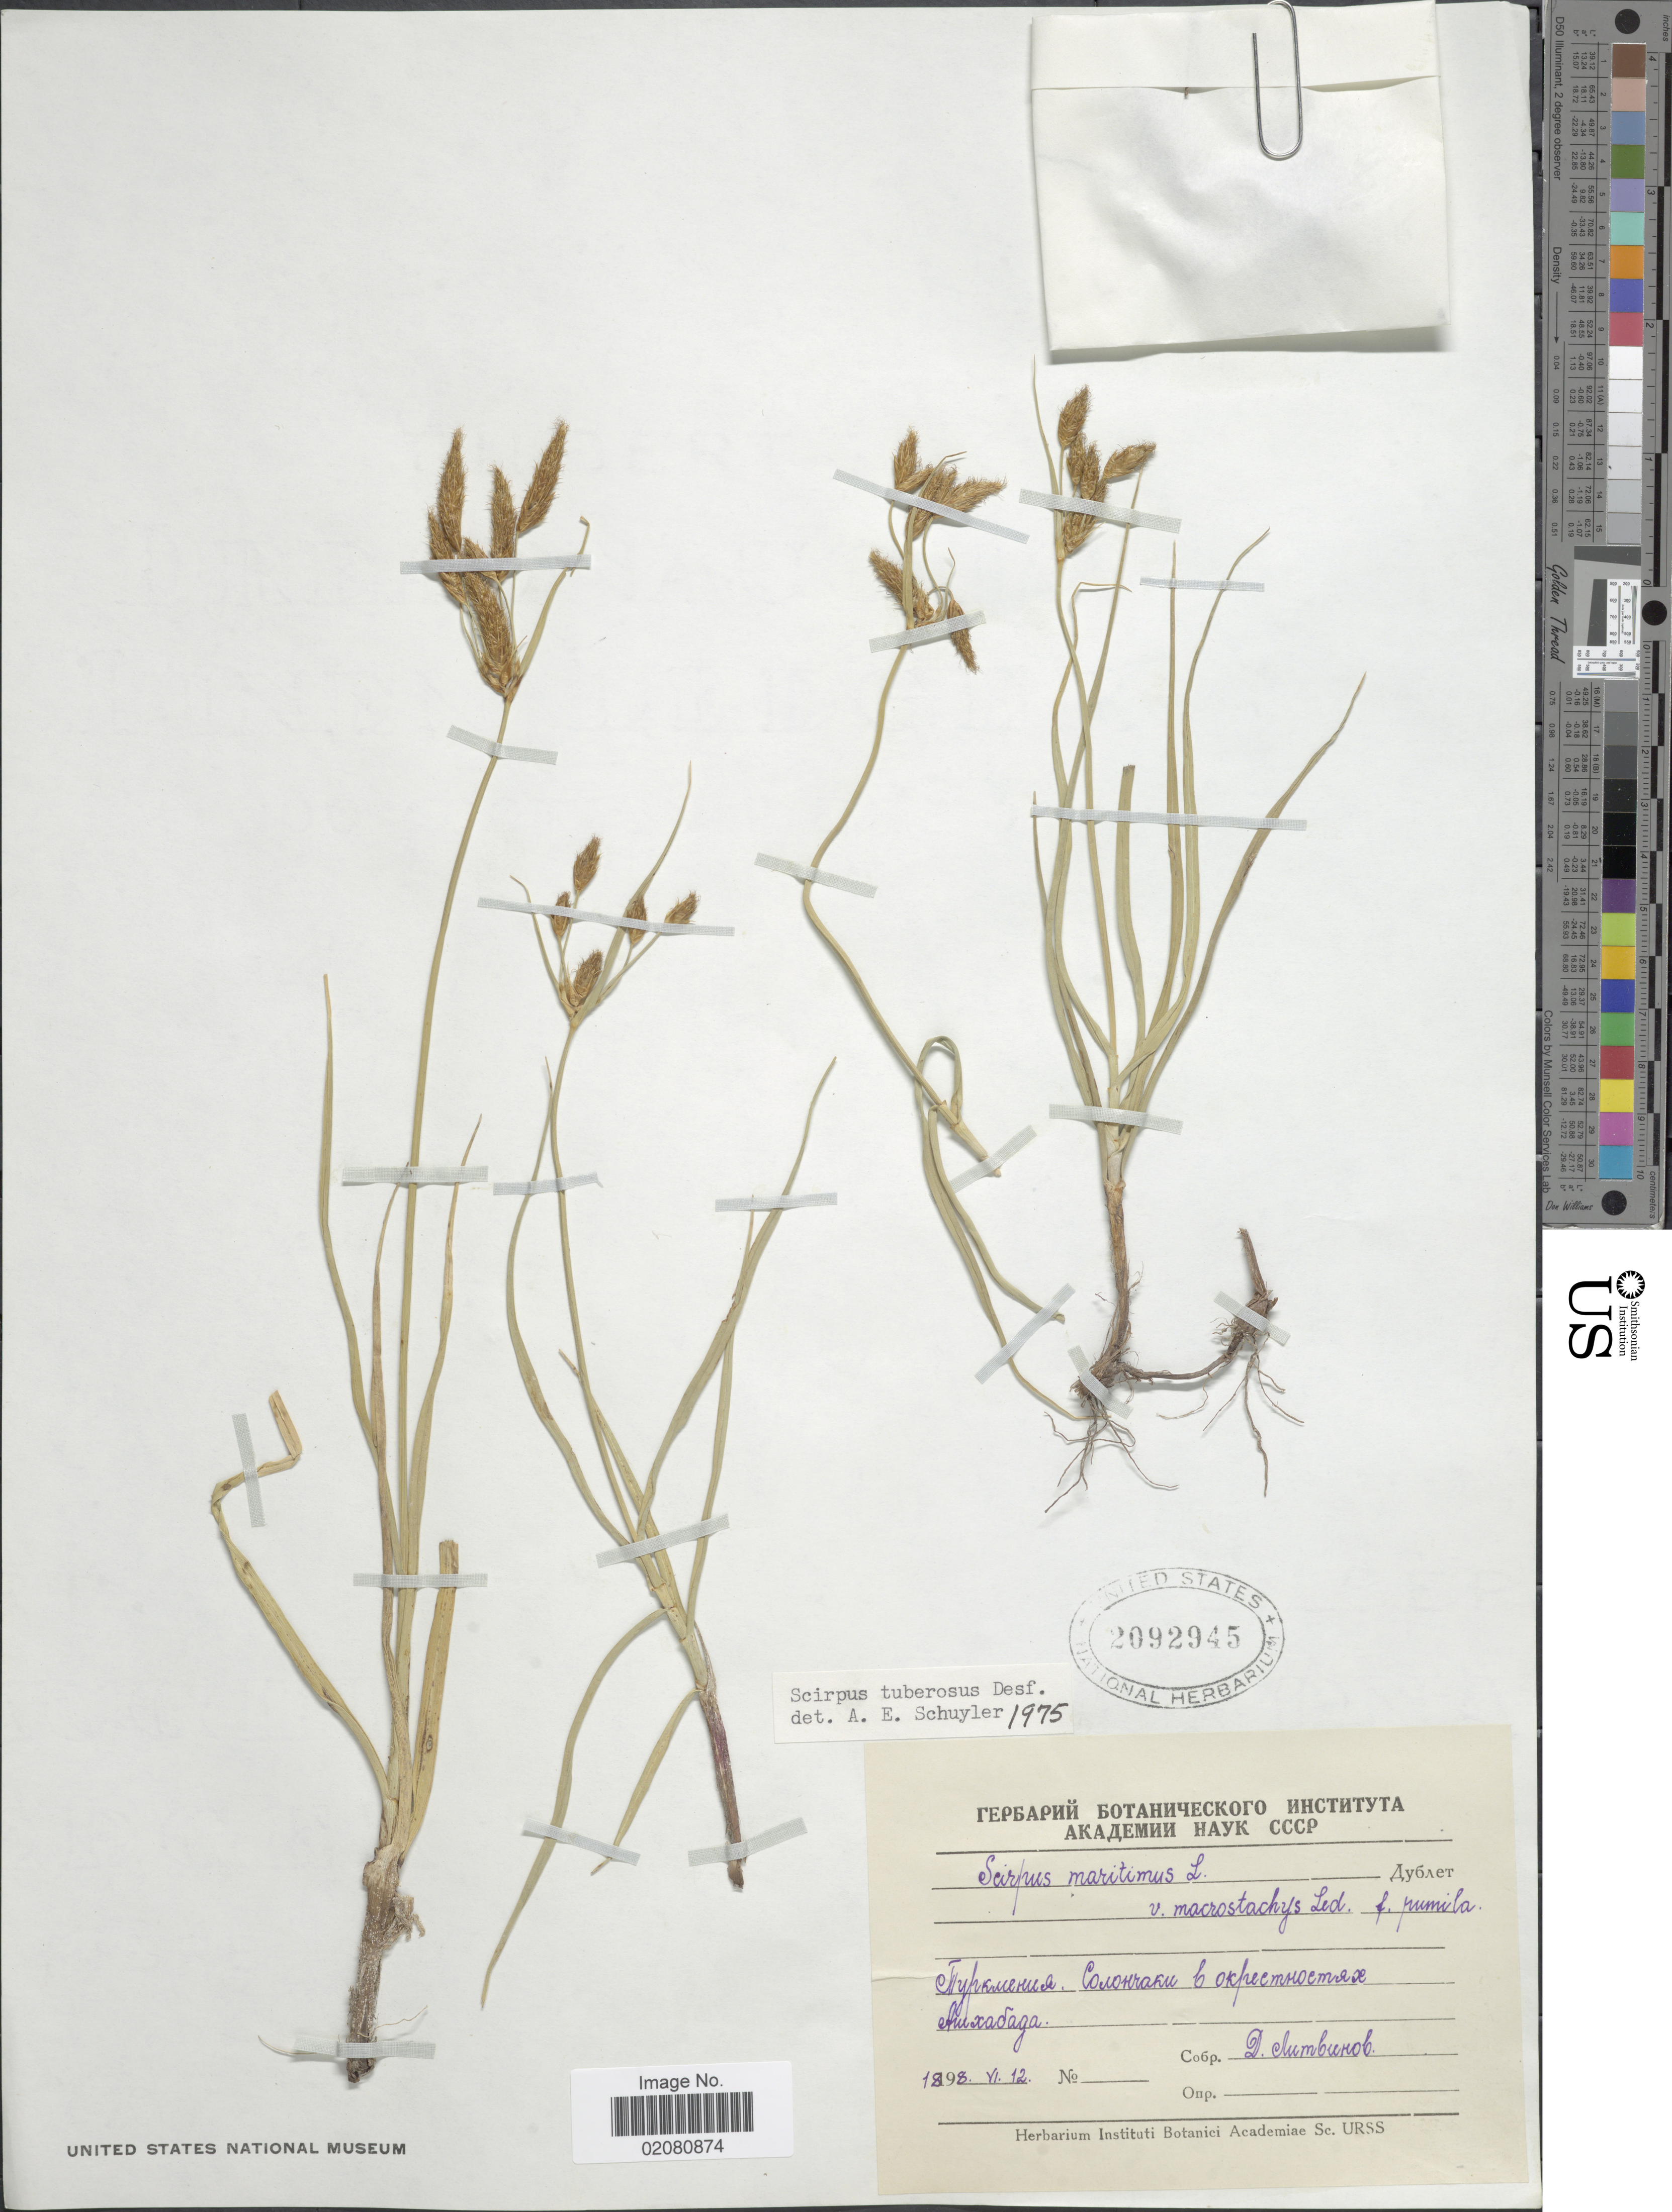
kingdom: Plantae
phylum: Tracheophyta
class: Liliopsida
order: Poales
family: Cyperaceae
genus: Bolboschoenus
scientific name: Bolboschoenus glaucus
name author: (Lam.) S.G. Sm.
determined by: Strong, Mark T., (BOT), Smithsonian Institution - National Museum of Natural History (UNITED STATES)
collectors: D. Litvinov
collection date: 1898-06-12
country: Turkmenistan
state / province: Ahal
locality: Vicinity of Ashgabat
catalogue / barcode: US 2092945